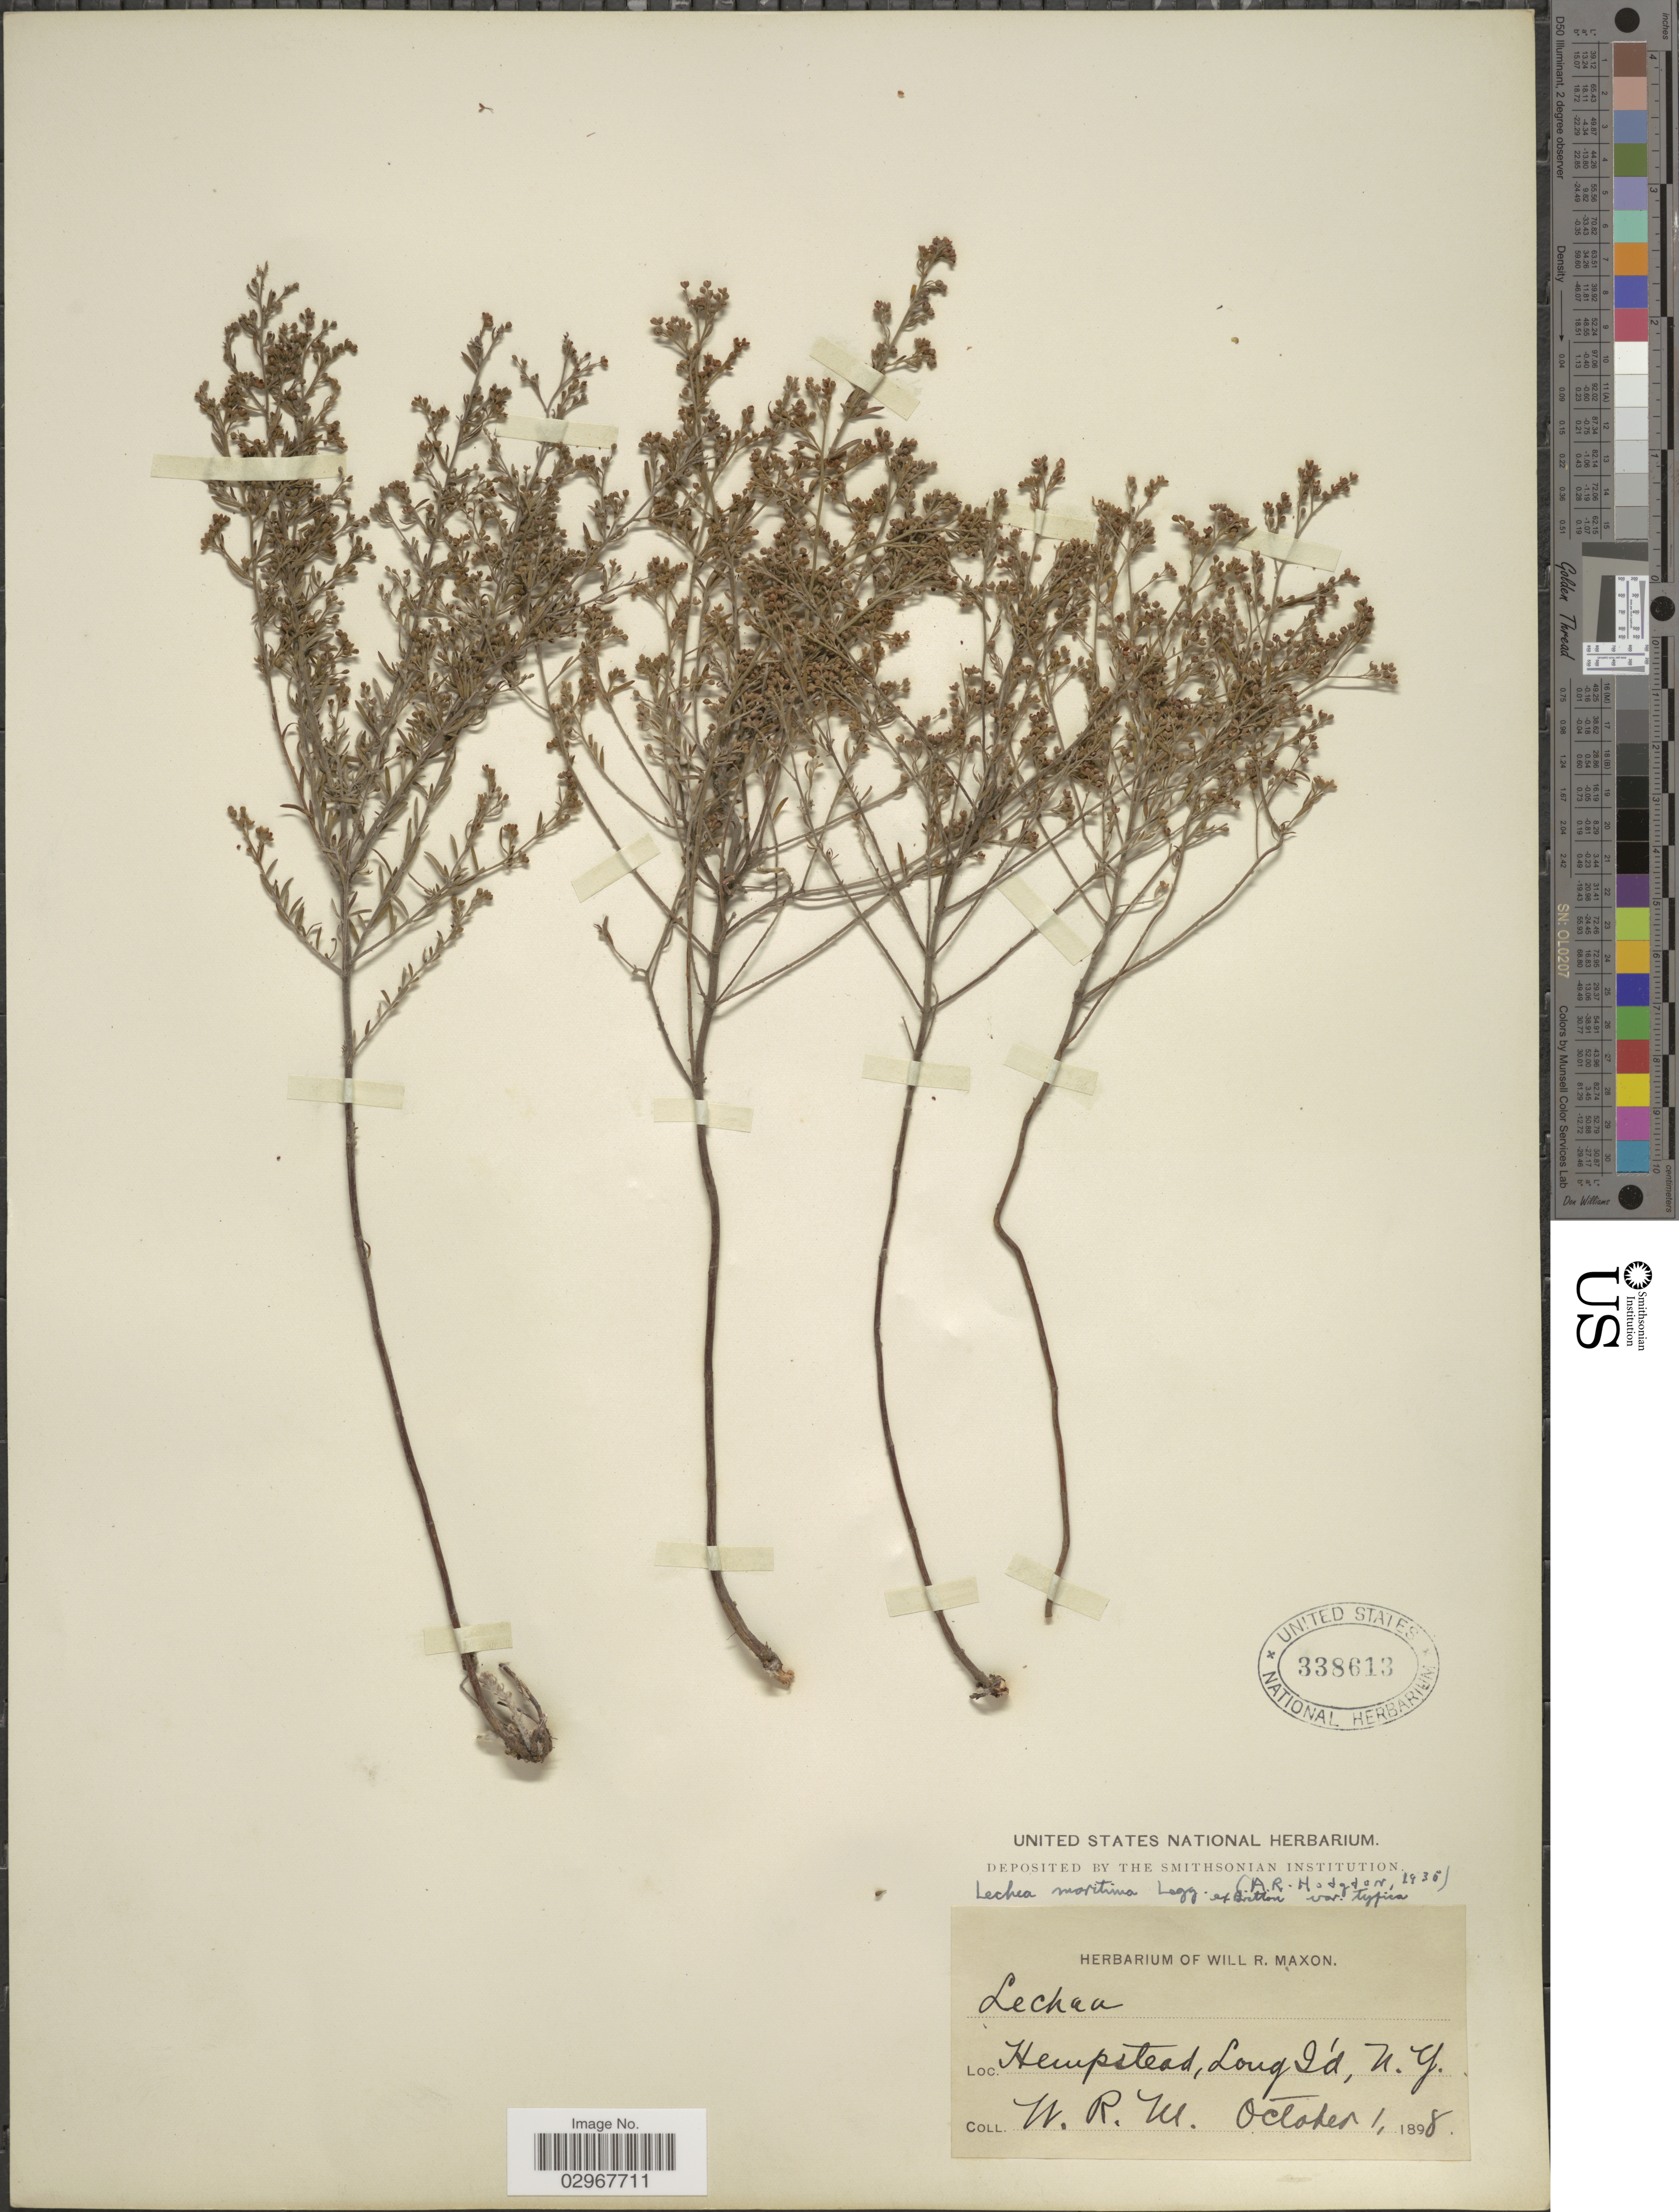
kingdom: Plantae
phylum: Tracheophyta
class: Magnoliopsida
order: Malvales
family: Cistaceae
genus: Lechea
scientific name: Lechea maritima var. typica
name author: Hodgdon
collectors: W. R. Maxon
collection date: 1898-10-01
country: United States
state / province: New York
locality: Hempstead, Long I'd, N.Y.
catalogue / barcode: US 338613